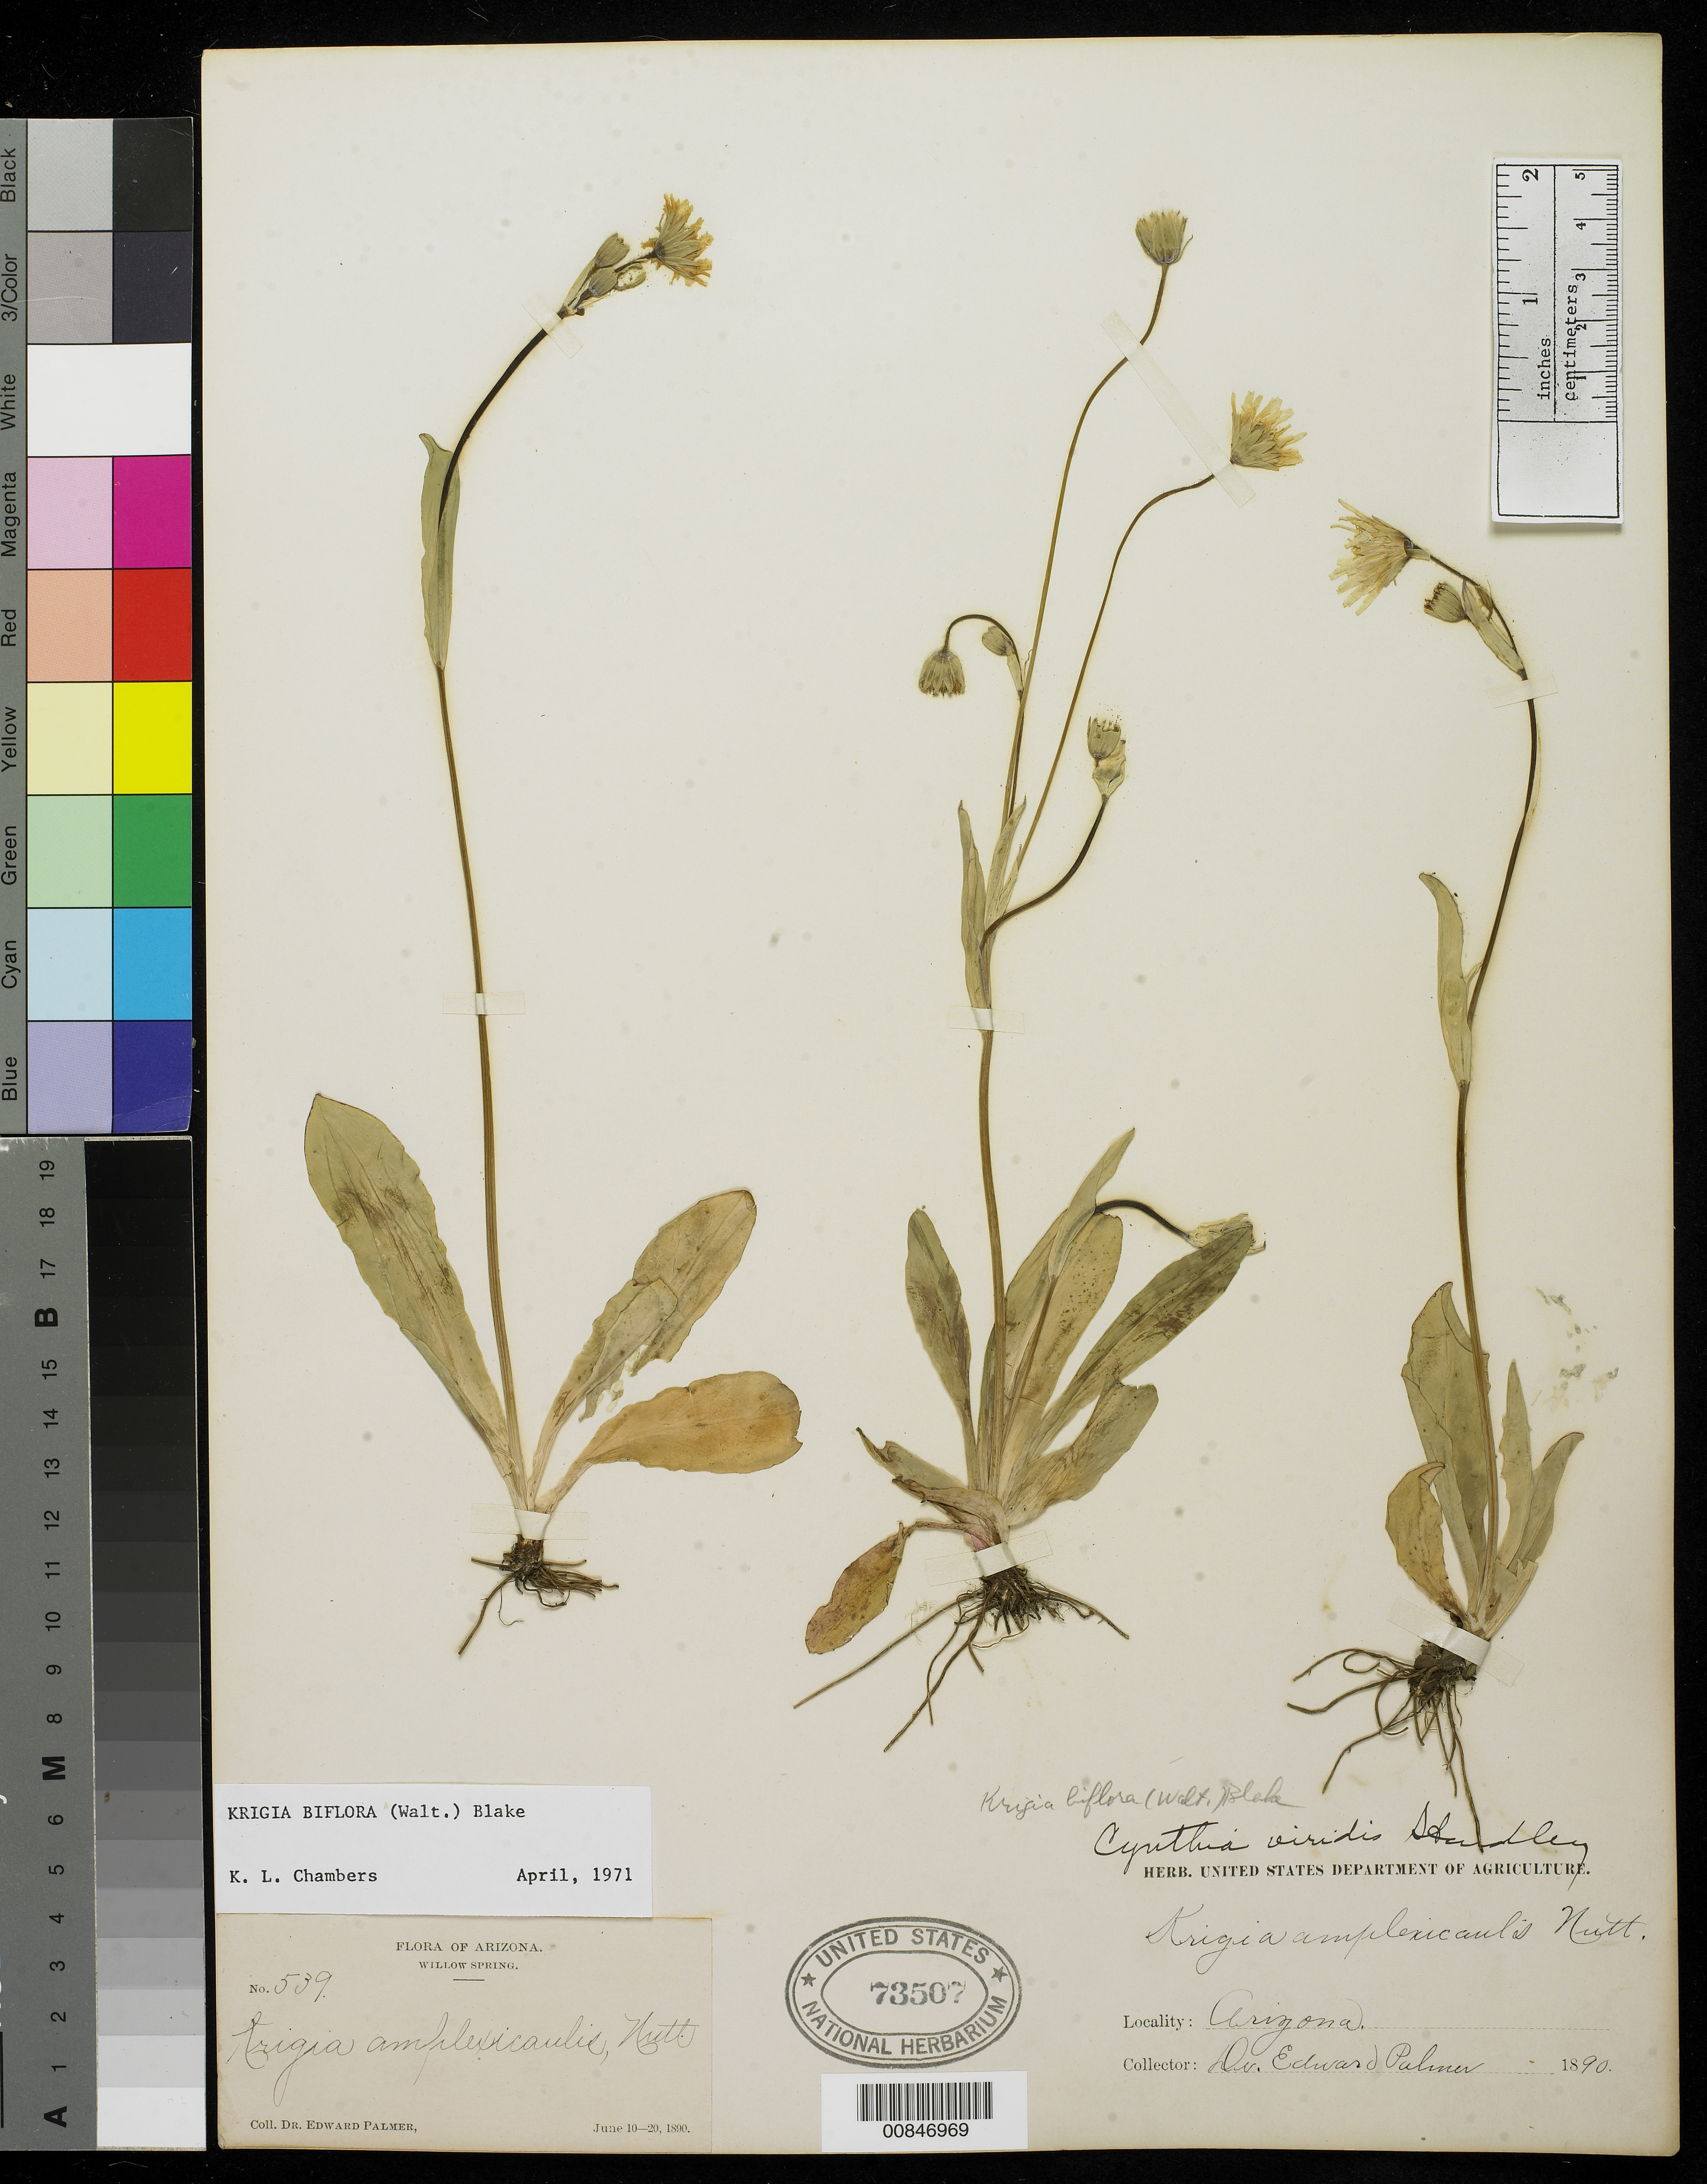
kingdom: Plantae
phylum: Tracheophyta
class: Magnoliopsida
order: Asterales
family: Asteraceae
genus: Krigia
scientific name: Krigia biflora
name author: (Walter) S.F. Blake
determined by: Chambers, K. L.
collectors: E. Palmer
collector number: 539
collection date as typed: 10 Jun 1890 to 20 Jun 1890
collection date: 1890-06-10/1890-06-20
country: United States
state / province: Arizona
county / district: Coconino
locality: Willow Spring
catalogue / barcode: US 73507